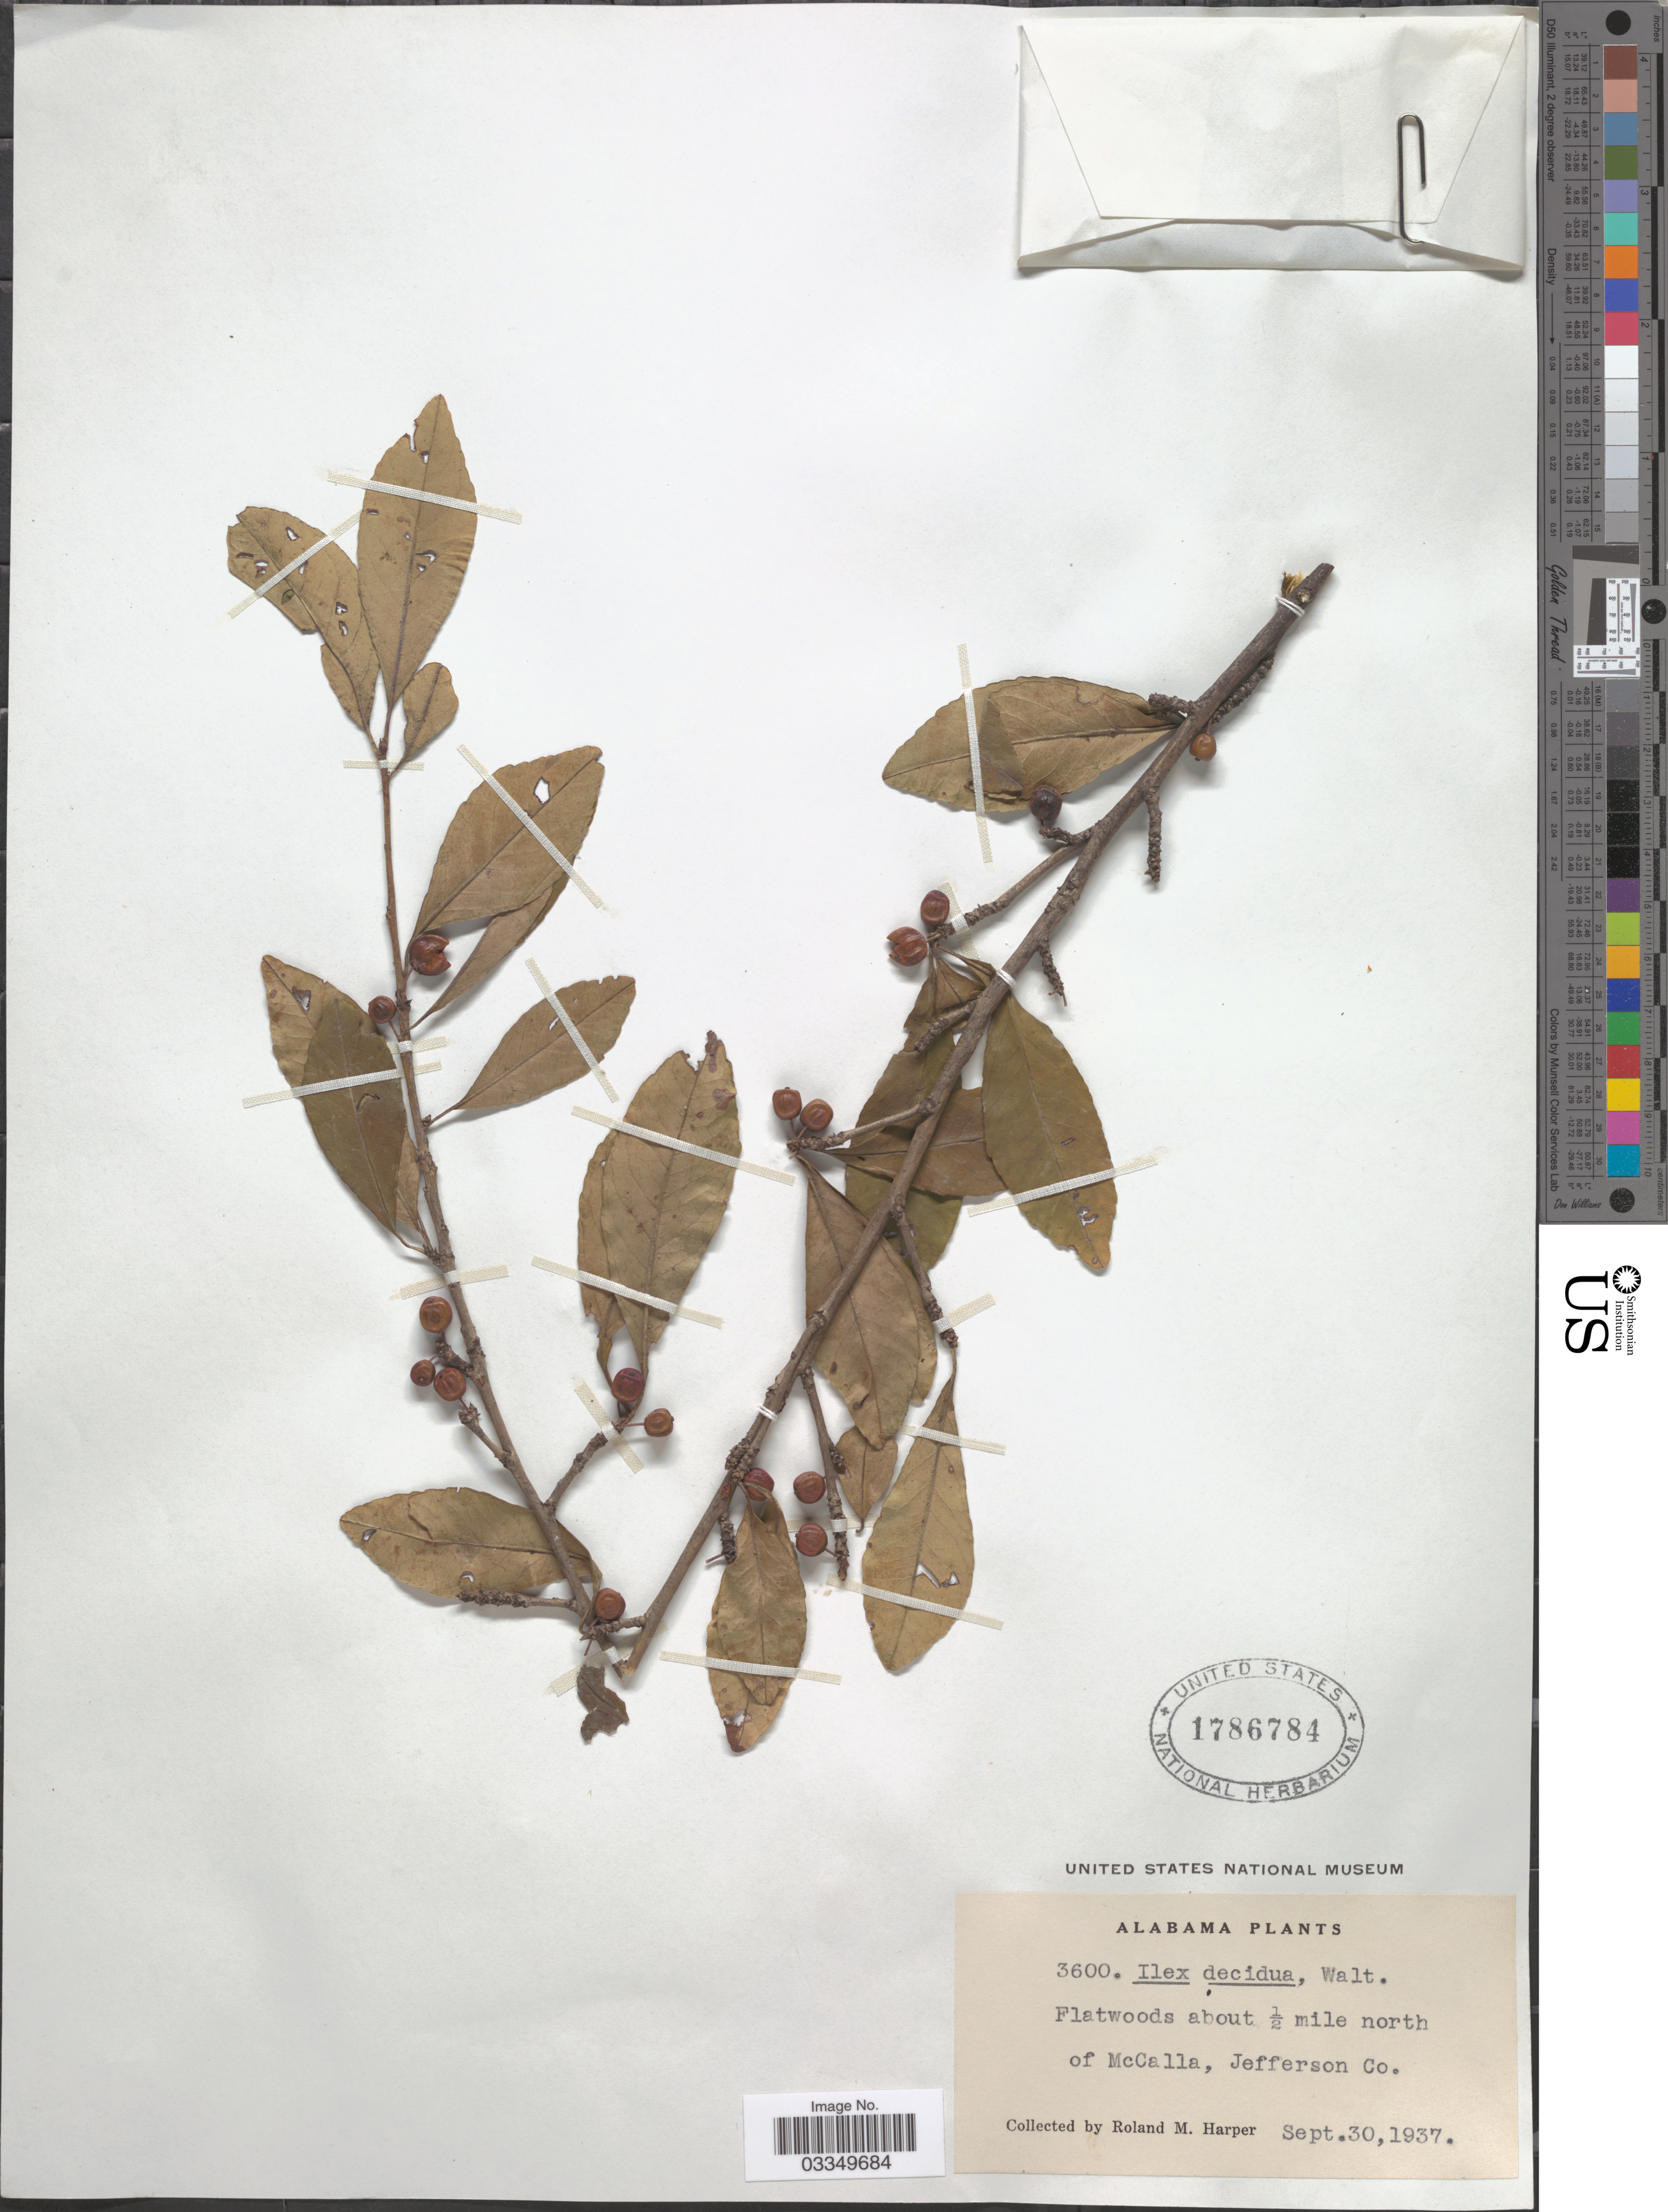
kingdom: Plantae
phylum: Tracheophyta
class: Magnoliopsida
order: Aquifoliales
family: Aquifoliaceae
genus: Ilex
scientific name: Ilex decidua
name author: Walter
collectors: R. M. Harper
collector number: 3600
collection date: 1937-09-30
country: United States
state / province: Alabama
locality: About ½ mile north of McCalla, Jefferson Co.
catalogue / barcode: US 1786784